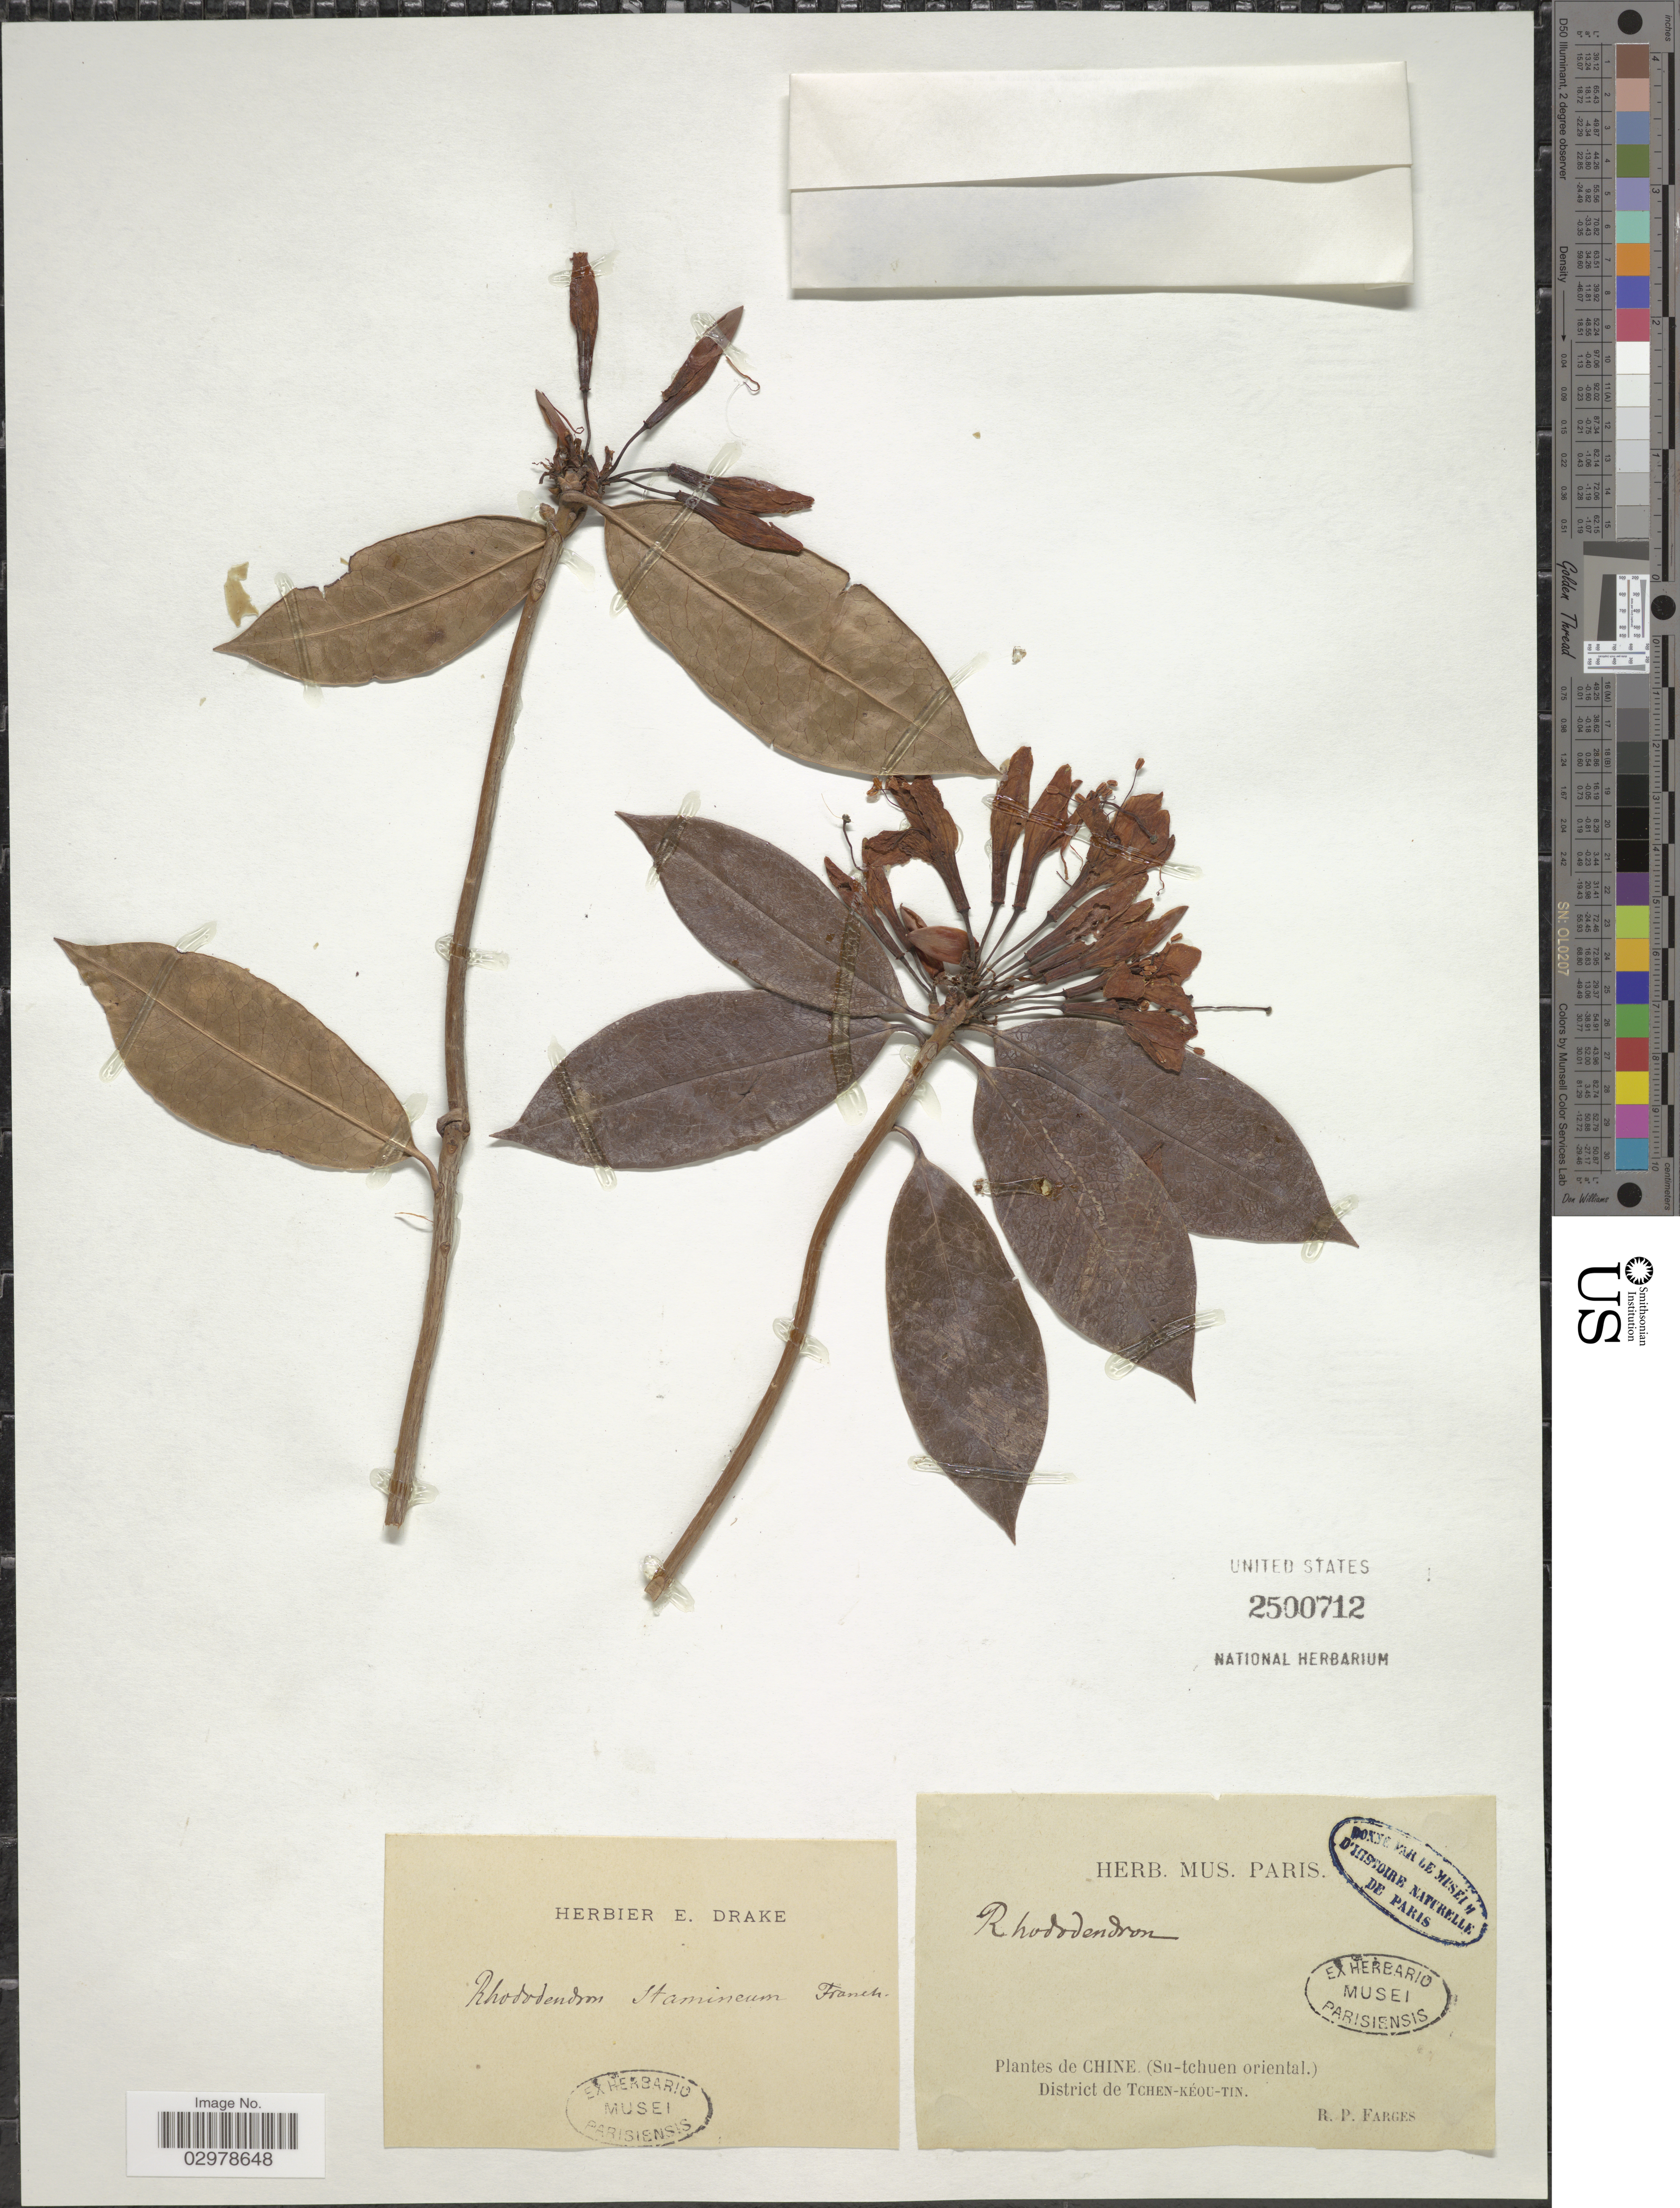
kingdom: Plantae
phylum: Tracheophyta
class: Magnoliopsida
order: Ericales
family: Ericaceae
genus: Rhododendron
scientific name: Rhododendron stamineum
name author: Franch.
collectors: R. Farges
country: China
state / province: Sichuan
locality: Su-tchuen oriental. District de Tchen-Kéou-Tin.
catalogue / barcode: US 2500712